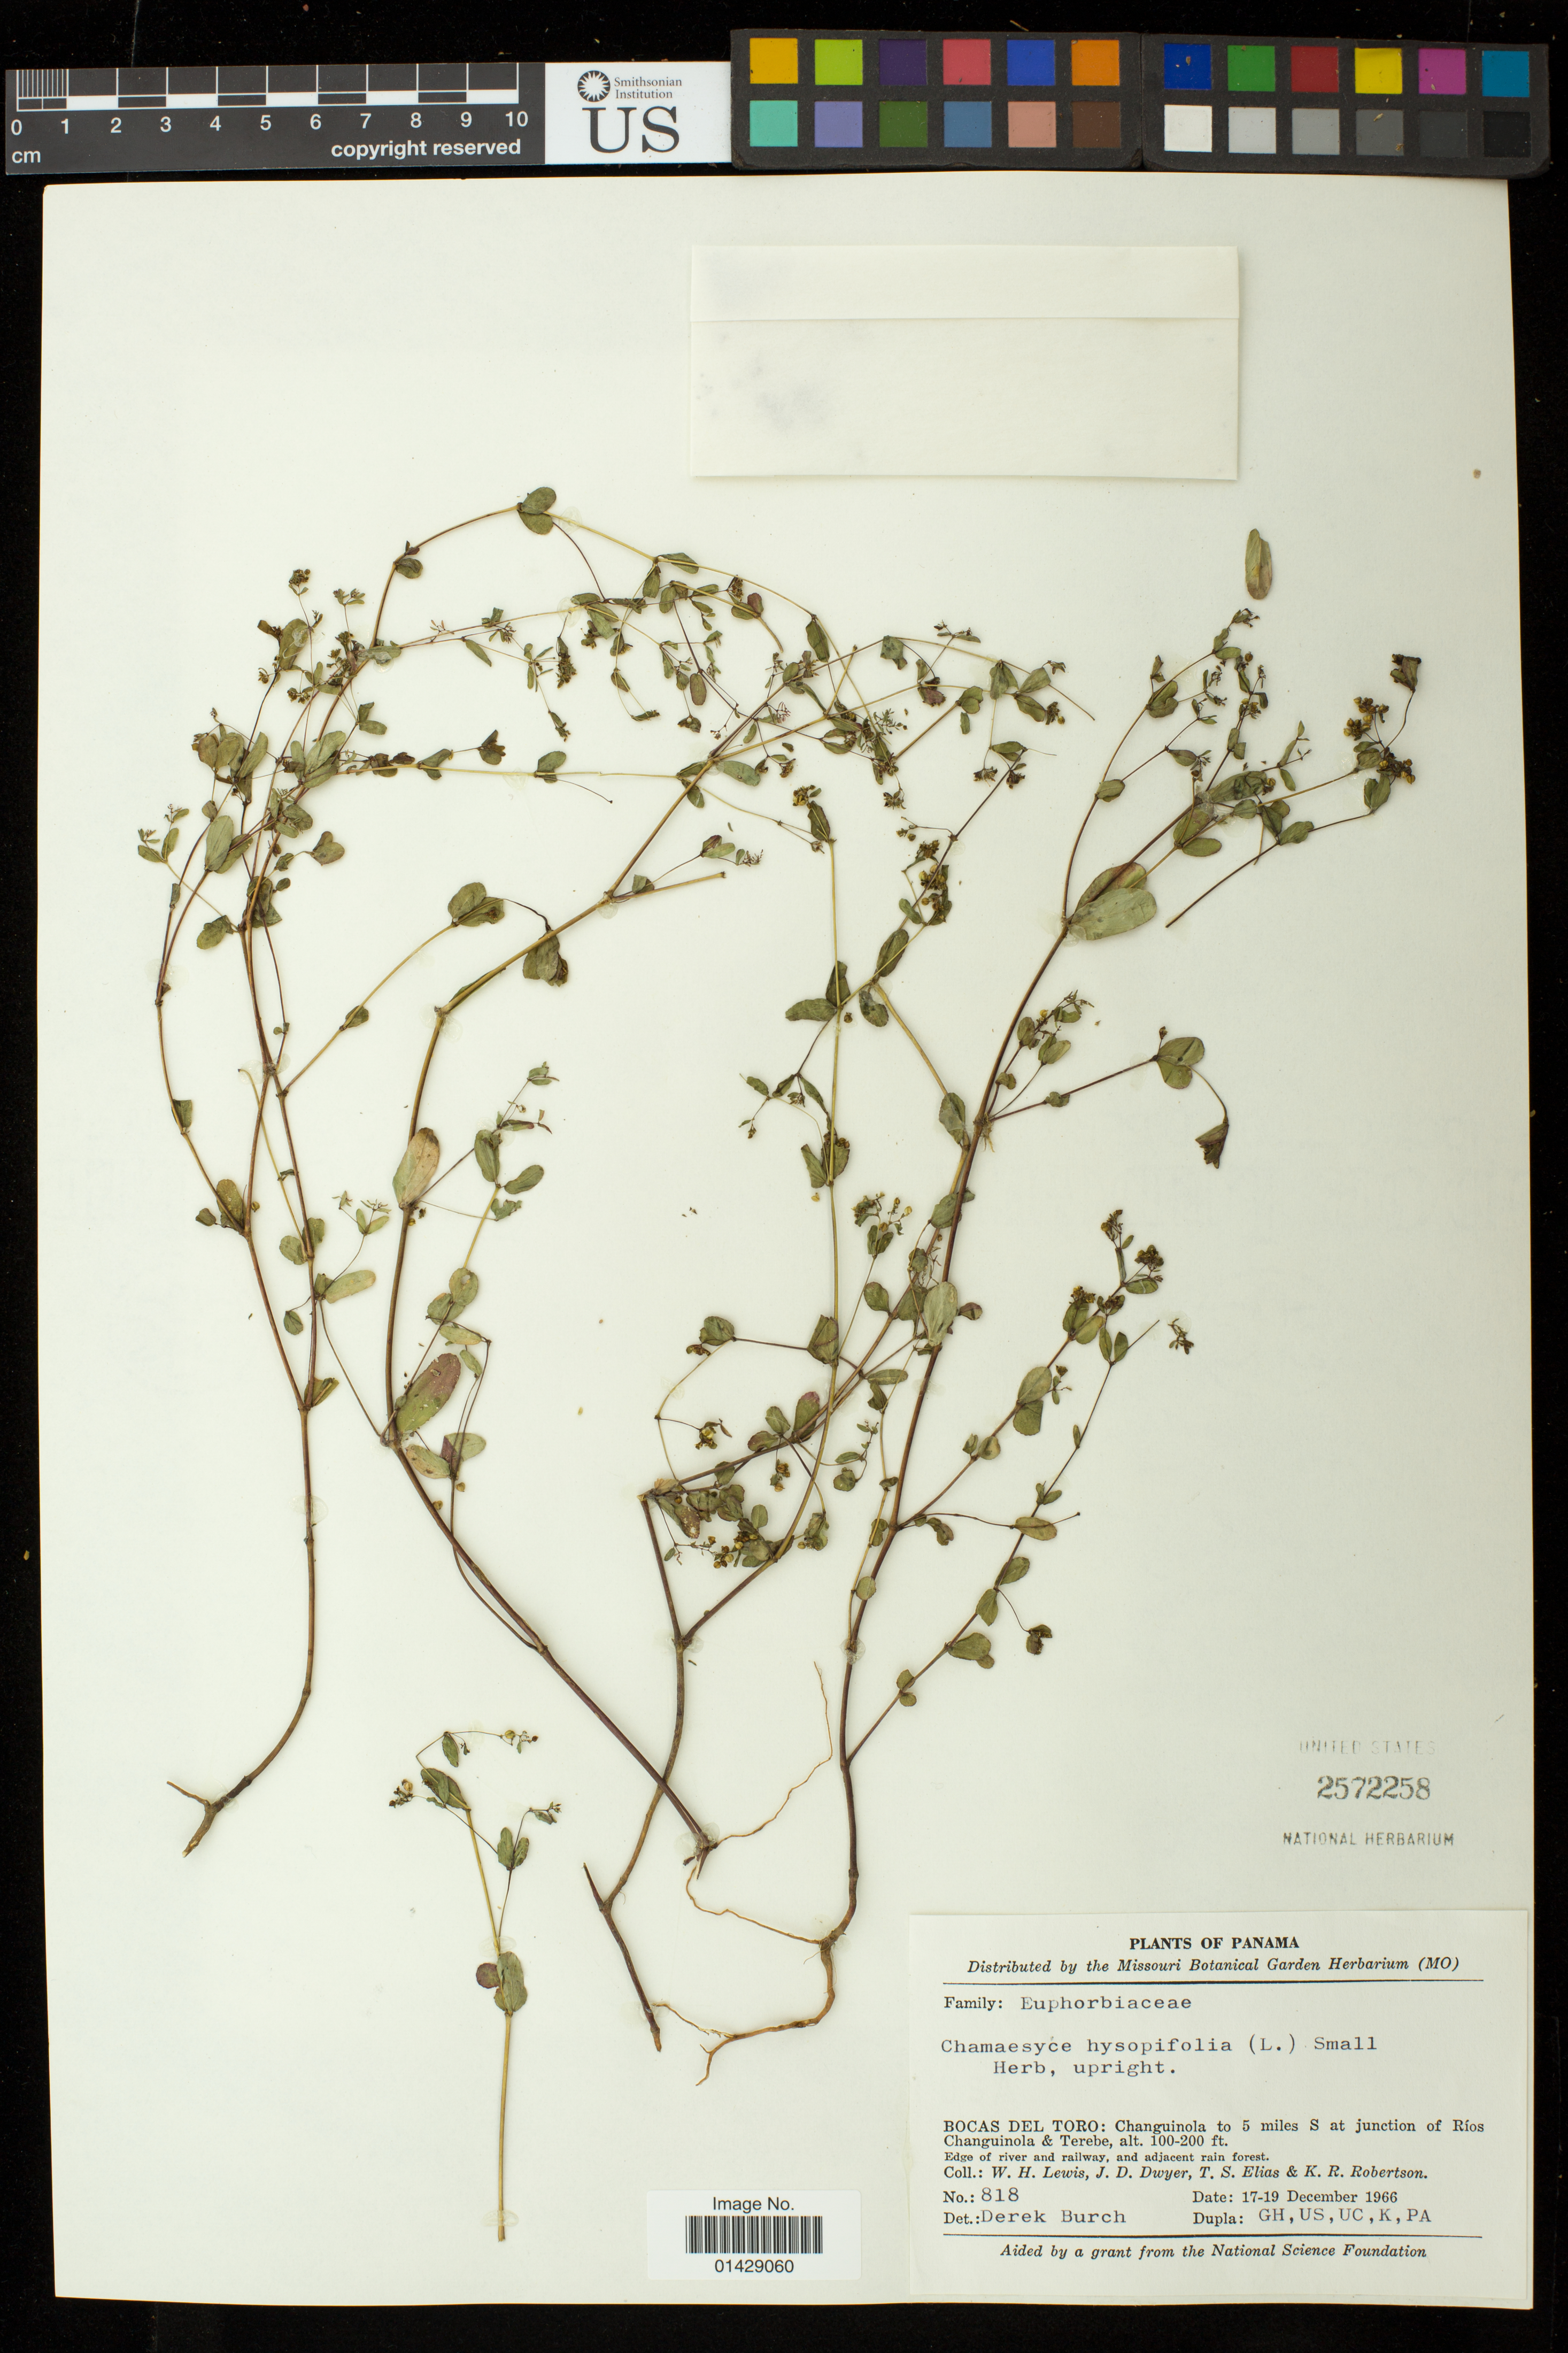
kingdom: Plantae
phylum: Tracheophyta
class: Magnoliopsida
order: Malpighiales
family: Euphorbiaceae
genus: Euphorbia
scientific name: Euphorbia hyssopifolia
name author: L.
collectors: W. H. Lewis, J. D. Dwyer, T. S. Elias & K. R. Robertson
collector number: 818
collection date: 1966-12-17/1966-12-19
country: Panama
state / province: Bocas del Toro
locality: Changuinola to 5 miles S at junction of Rios Changuinola & Terebe; Edge of river and railway, and adjacent rain forest.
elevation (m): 30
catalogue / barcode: US 2572258